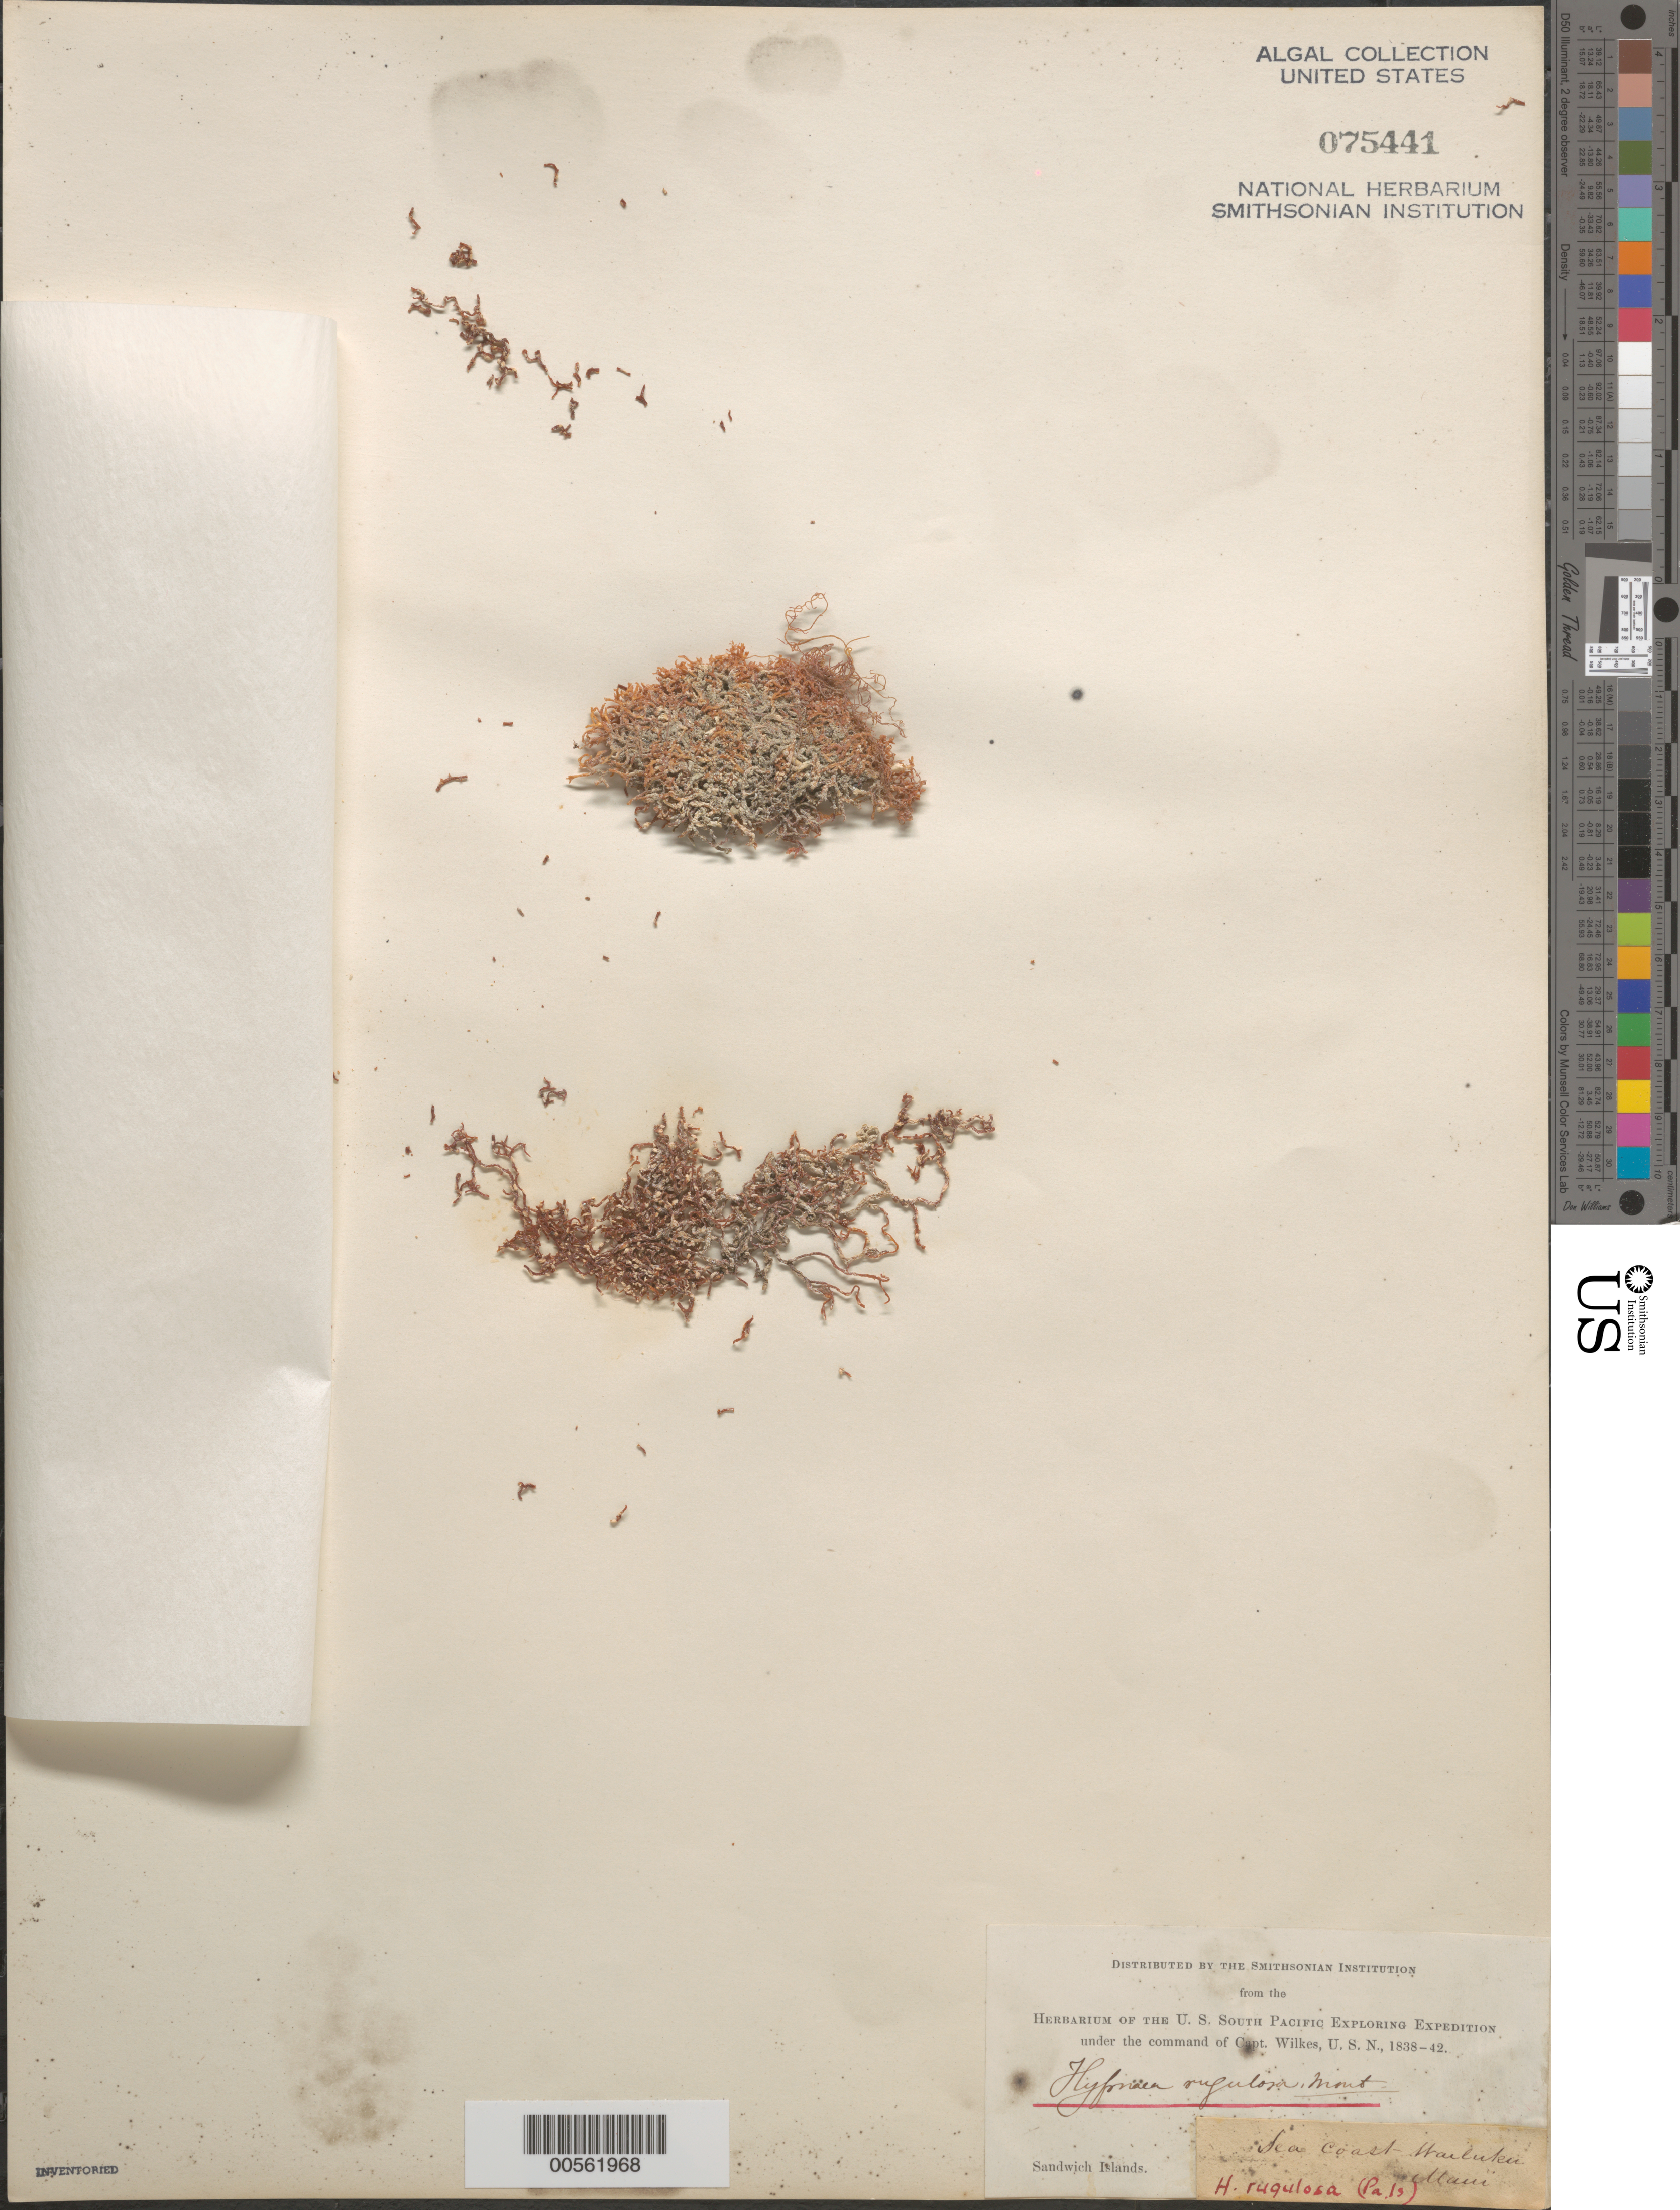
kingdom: Plantae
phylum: Rhodophyta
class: Florideophyceae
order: Gigartinales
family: Cystocloniaceae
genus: Hypnea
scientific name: Hypnea rugulosa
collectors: W. D. Brackenridge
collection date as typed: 1840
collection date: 1840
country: United States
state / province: Hawaii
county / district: Maui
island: Maui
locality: Wailuku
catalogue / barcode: US 75441